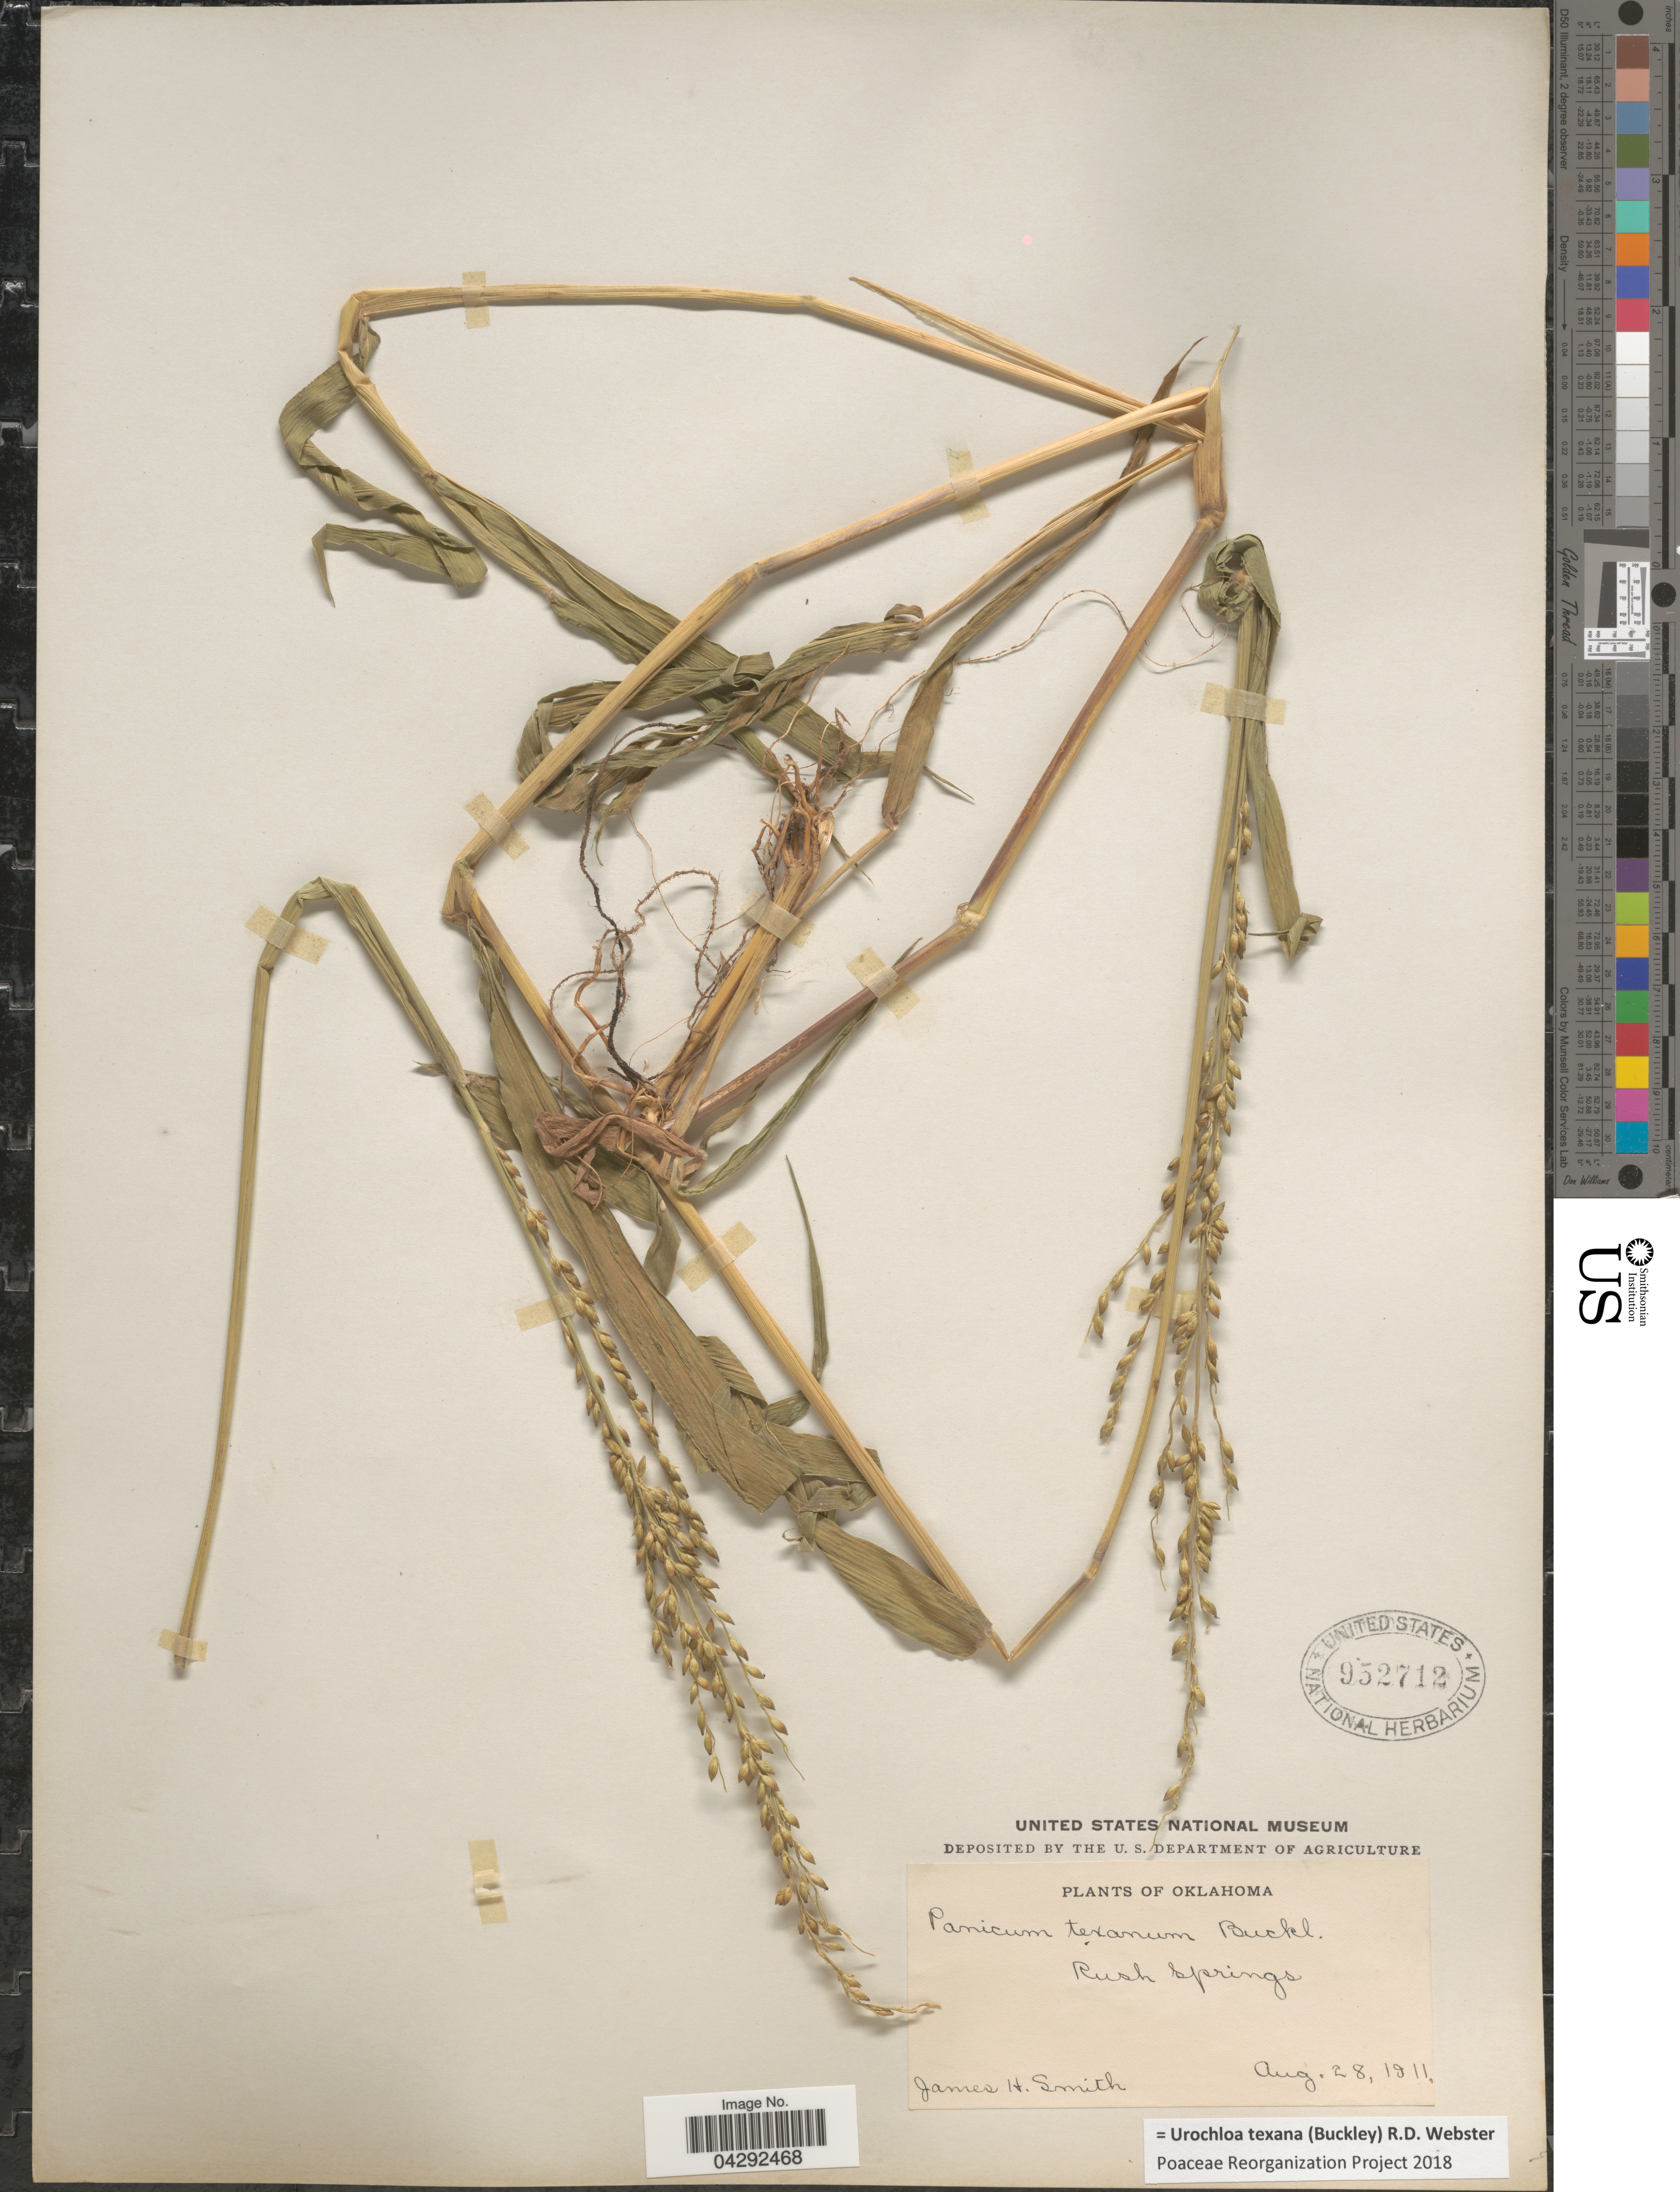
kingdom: Plantae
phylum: Tracheophyta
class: Liliopsida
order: Poales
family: Poaceae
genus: Urochloa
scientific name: Urochloa texana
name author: (Buckley) R.D. Webster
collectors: James Smith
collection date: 1911-08-28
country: United States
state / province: Oklahoma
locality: Rush Springs.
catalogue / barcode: US 952712